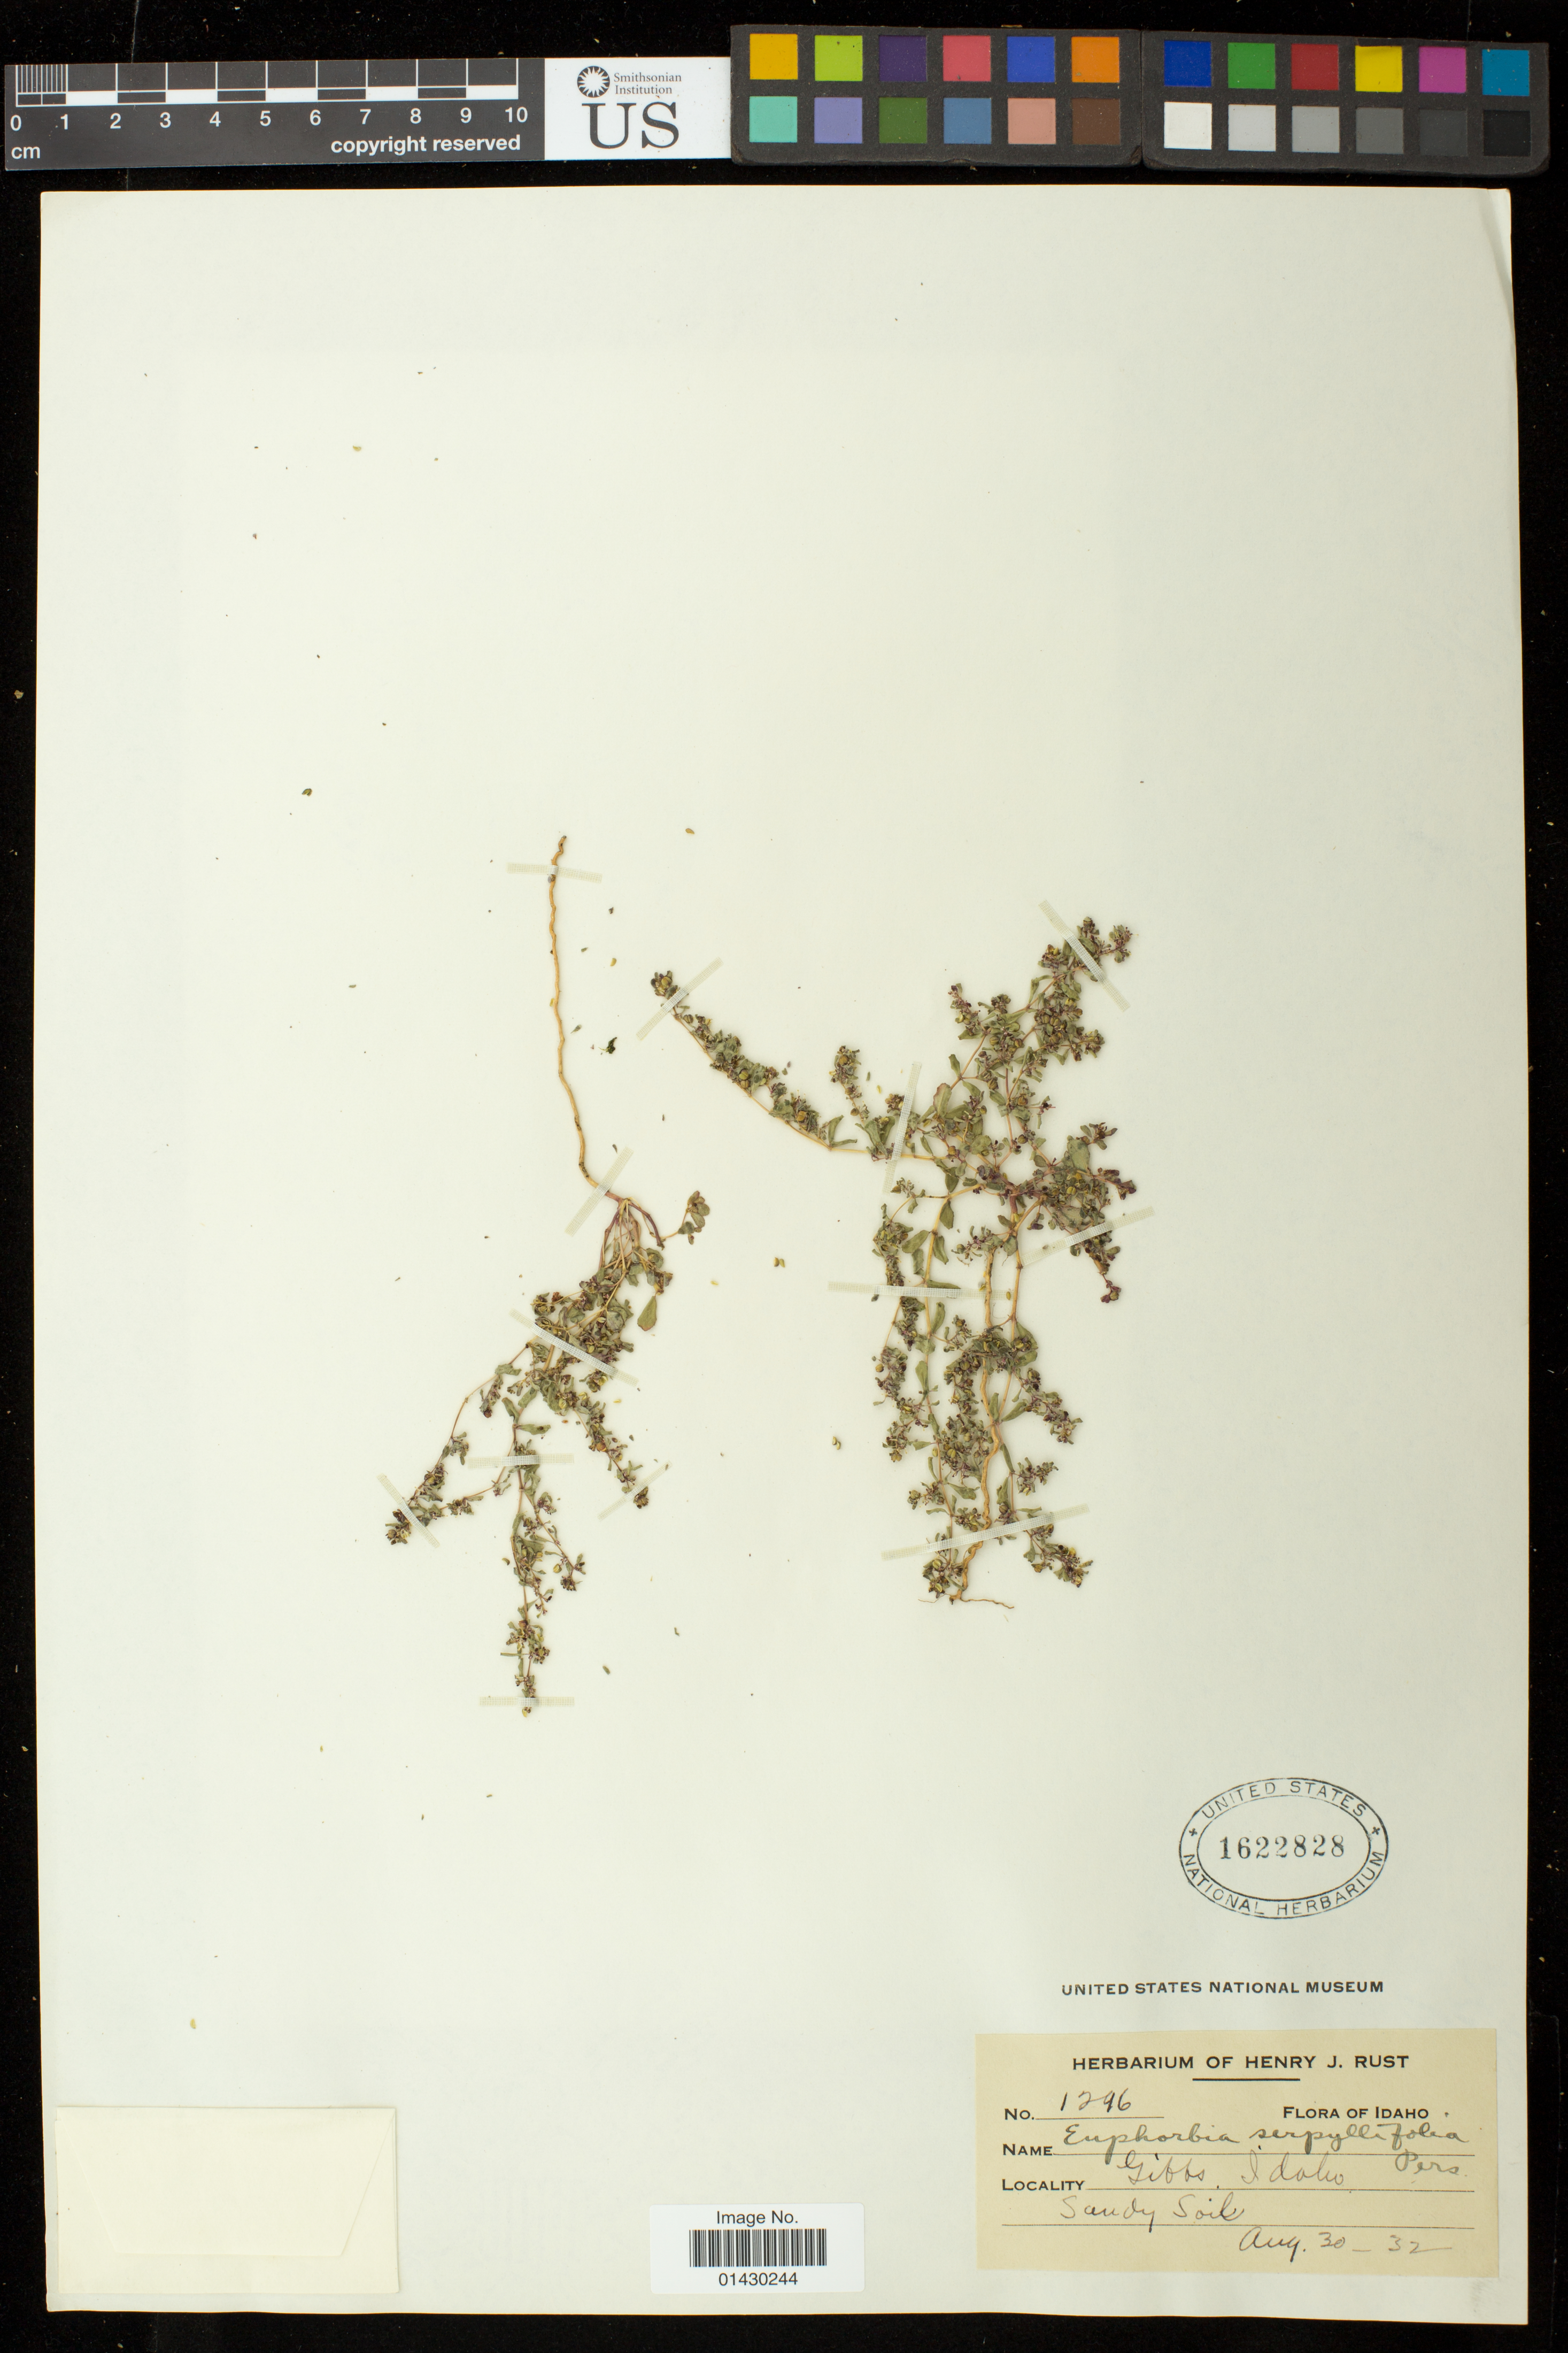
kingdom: Plantae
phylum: Tracheophyta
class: Magnoliopsida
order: Malpighiales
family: Euphorbiaceae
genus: Euphorbia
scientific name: Euphorbia serpillifolia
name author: Pers.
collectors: H. J. Rust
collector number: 1296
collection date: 1932-08-30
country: United States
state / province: Idaho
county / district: Kootenai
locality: Gibbs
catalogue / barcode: US 1622828